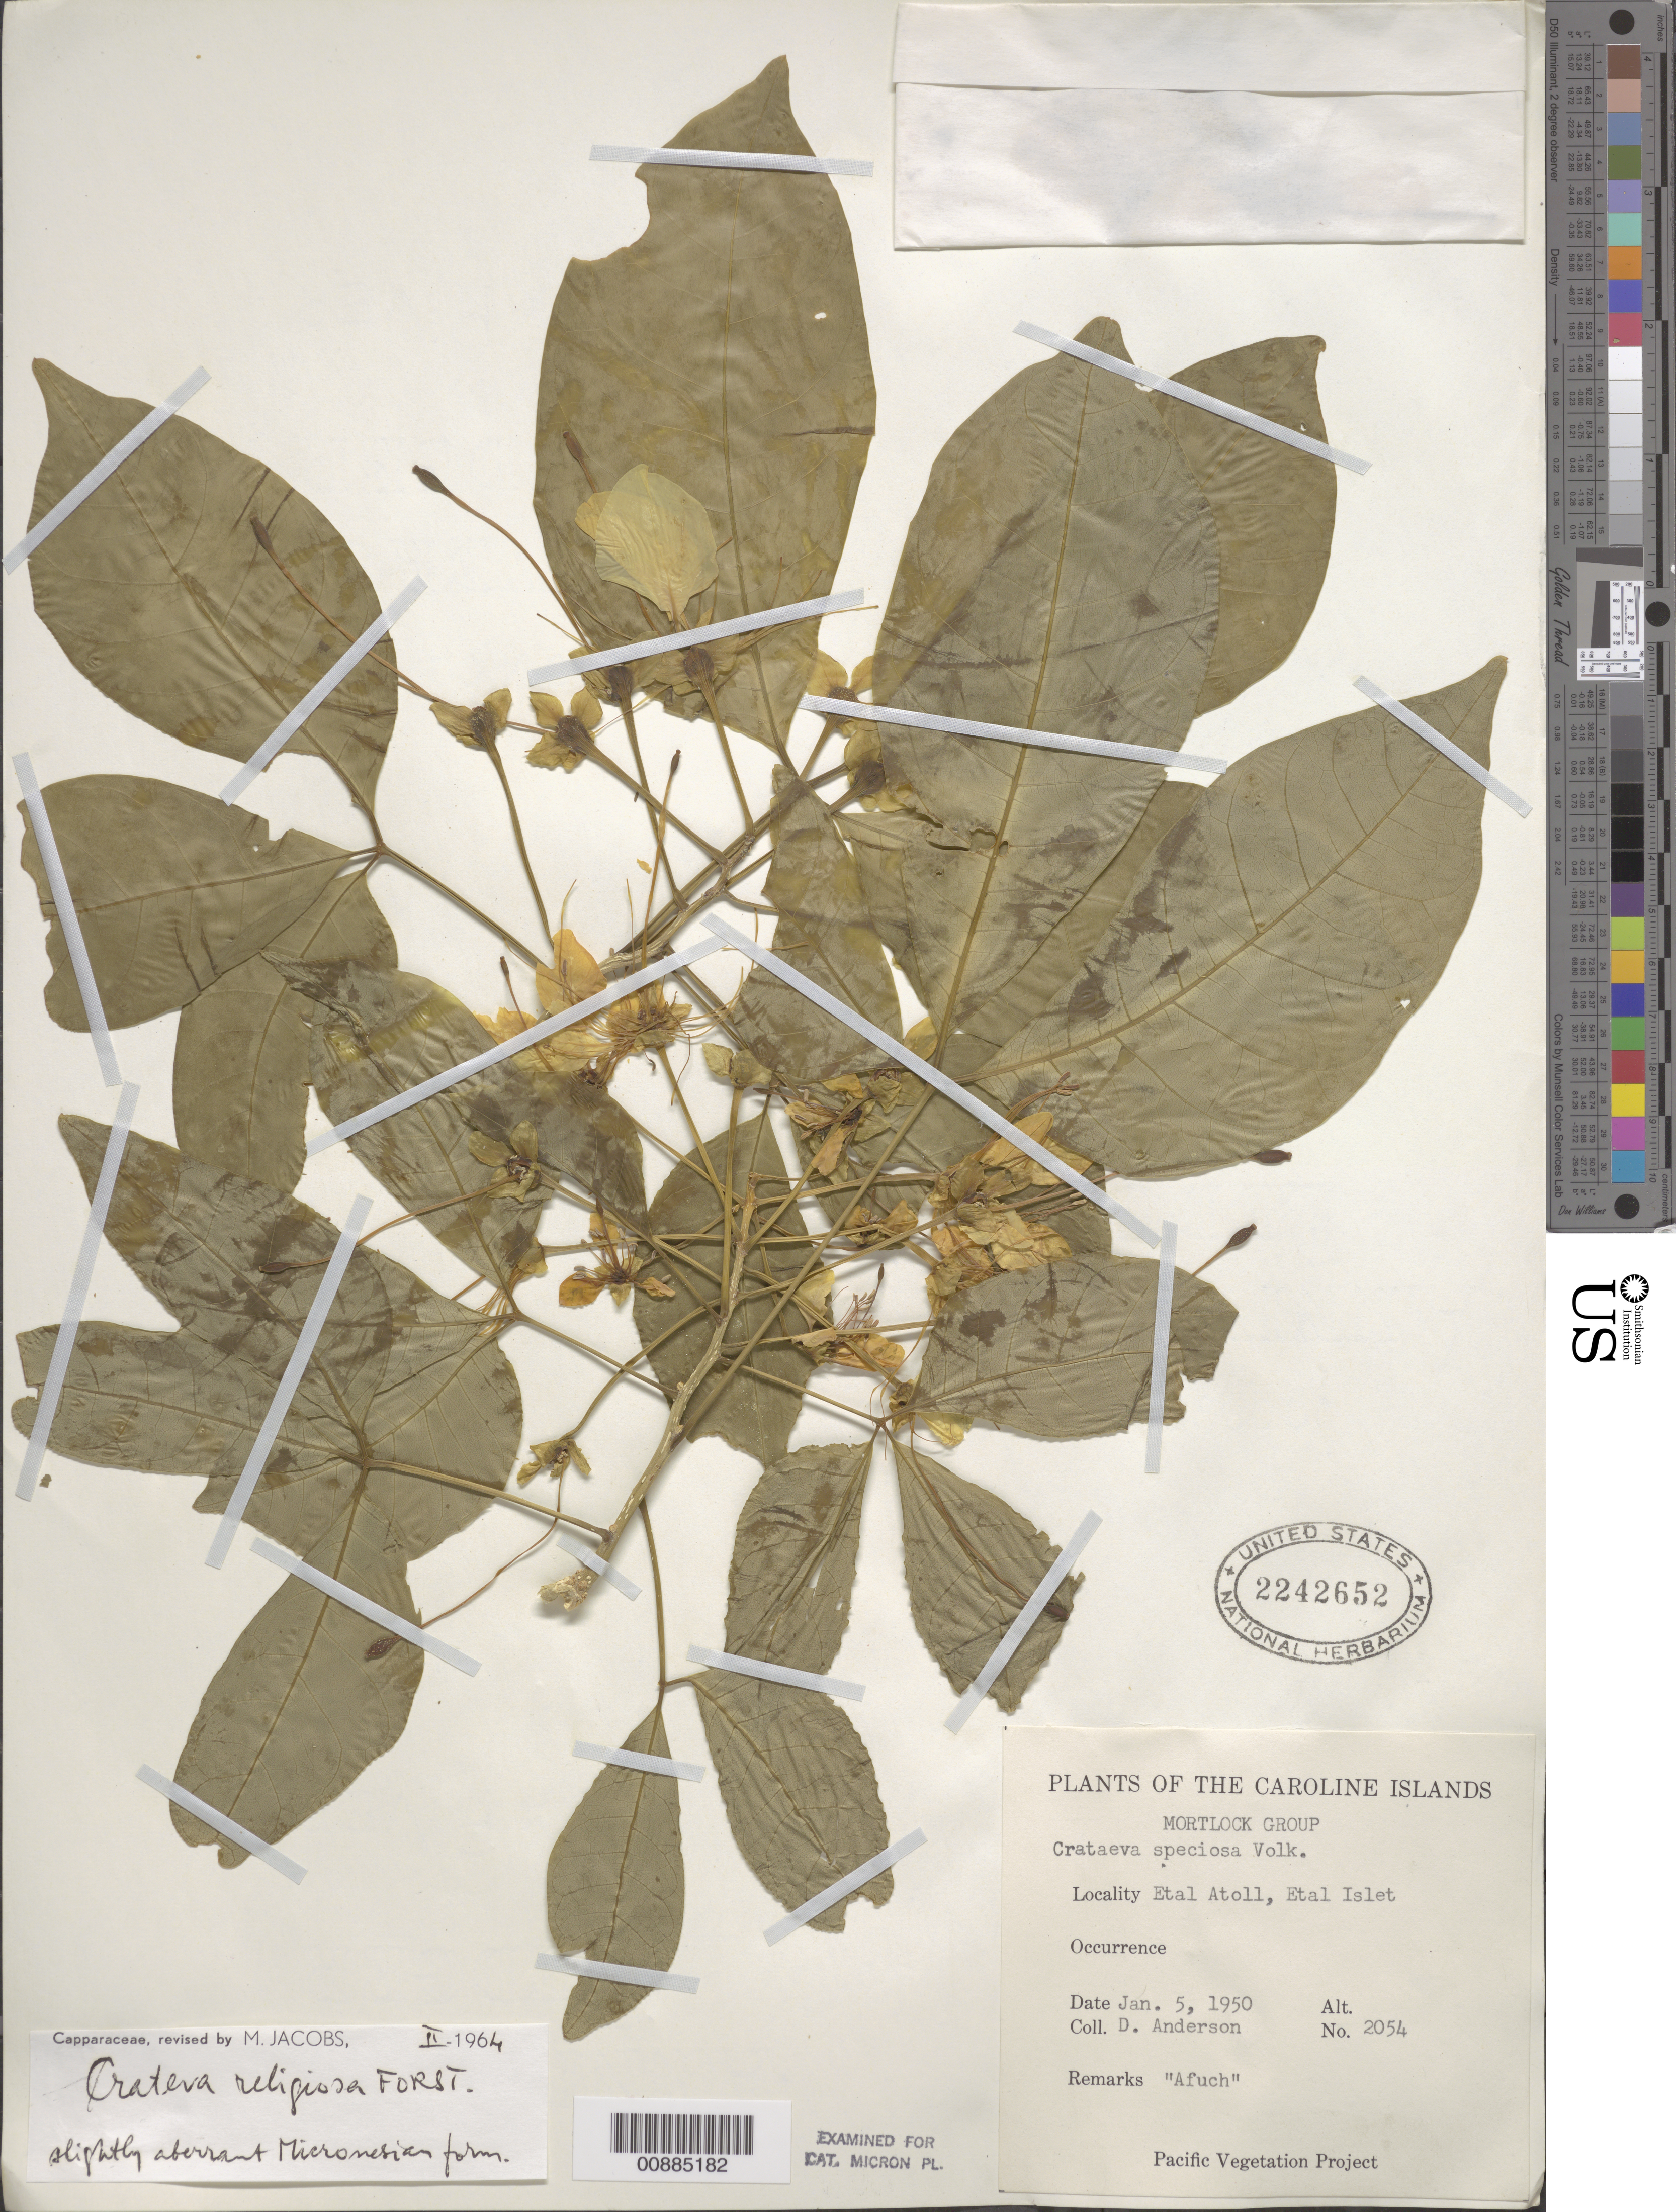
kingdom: Plantae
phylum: Tracheophyta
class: Magnoliopsida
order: Brassicales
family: Capparaceae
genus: Crateva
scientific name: Crateva speciosa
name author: Volkens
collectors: D. Anderson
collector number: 2054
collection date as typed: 05 Jan 1950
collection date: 1950-01-05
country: Micronesia, Federated States of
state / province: Truk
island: Etal Atoll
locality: Etal Islet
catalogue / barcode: US 2242652